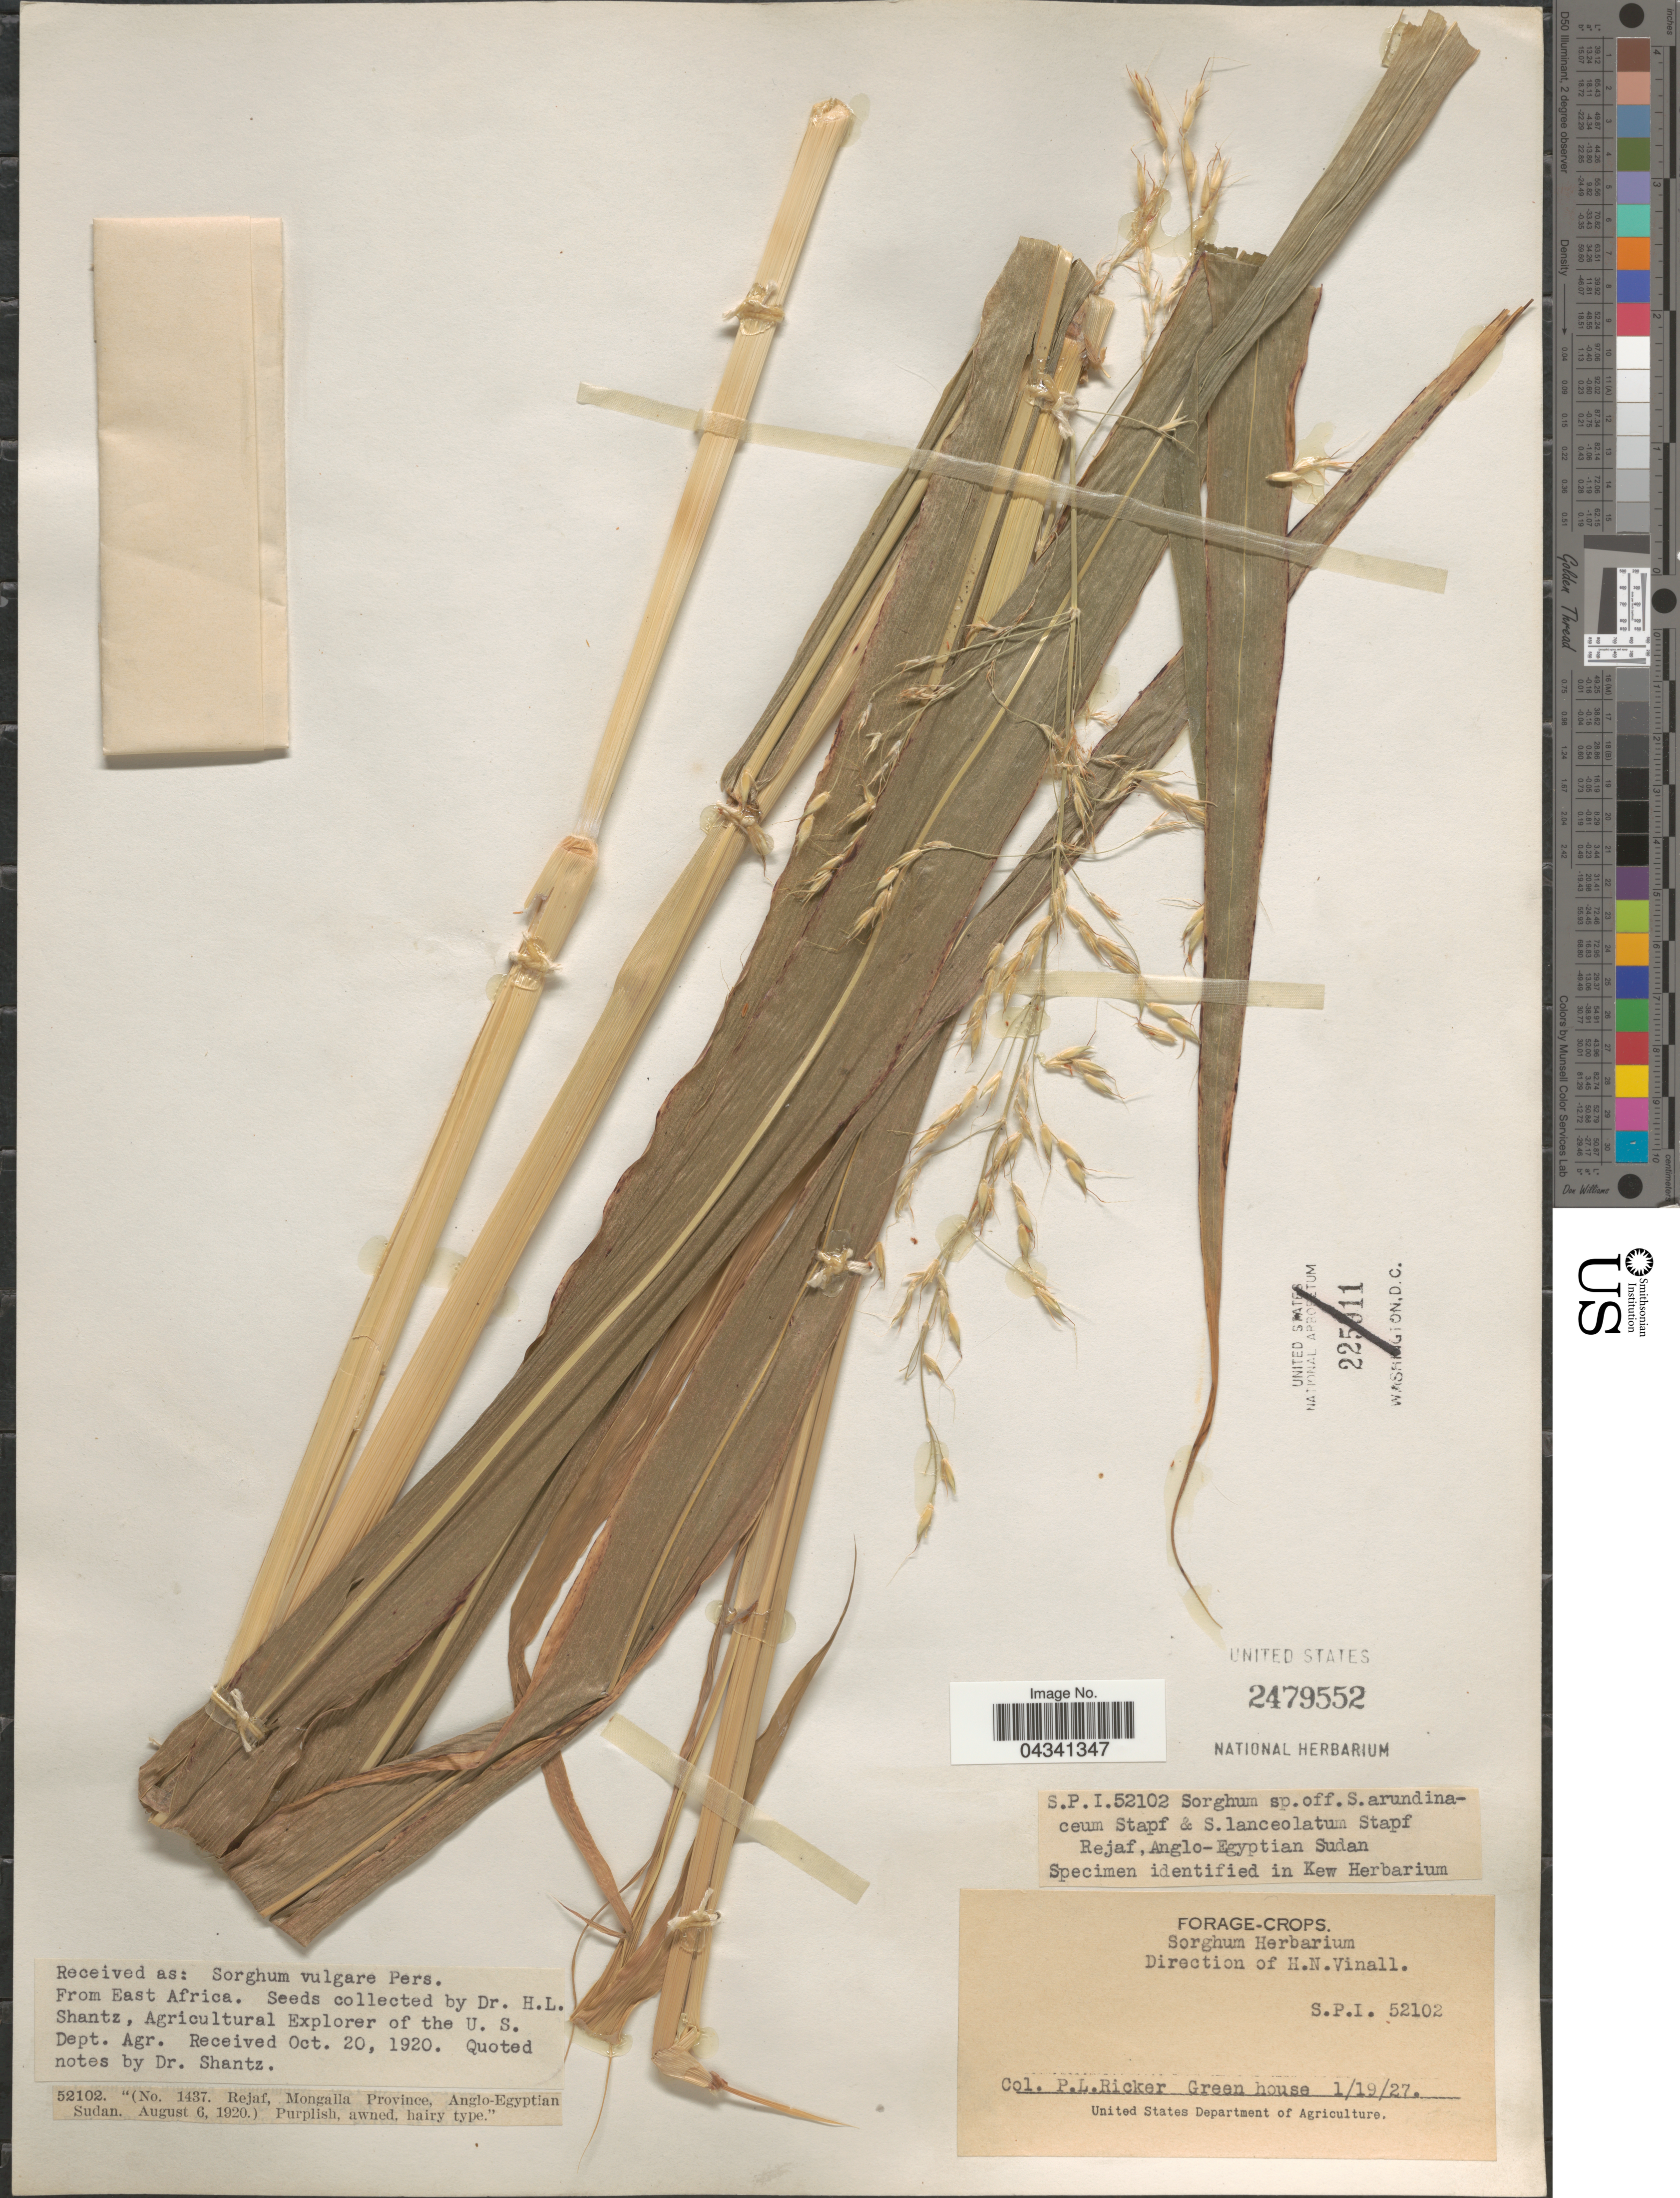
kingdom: Plantae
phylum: Tracheophyta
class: Liliopsida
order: Poales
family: Poaceae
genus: Sorghum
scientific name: Sorghum arundinaceum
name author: (Desv.) Stapf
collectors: P. Ricker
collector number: S.P.I. 52102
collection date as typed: Transcribed d/m/y: 19/1/27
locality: Green house.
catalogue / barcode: US 2479552